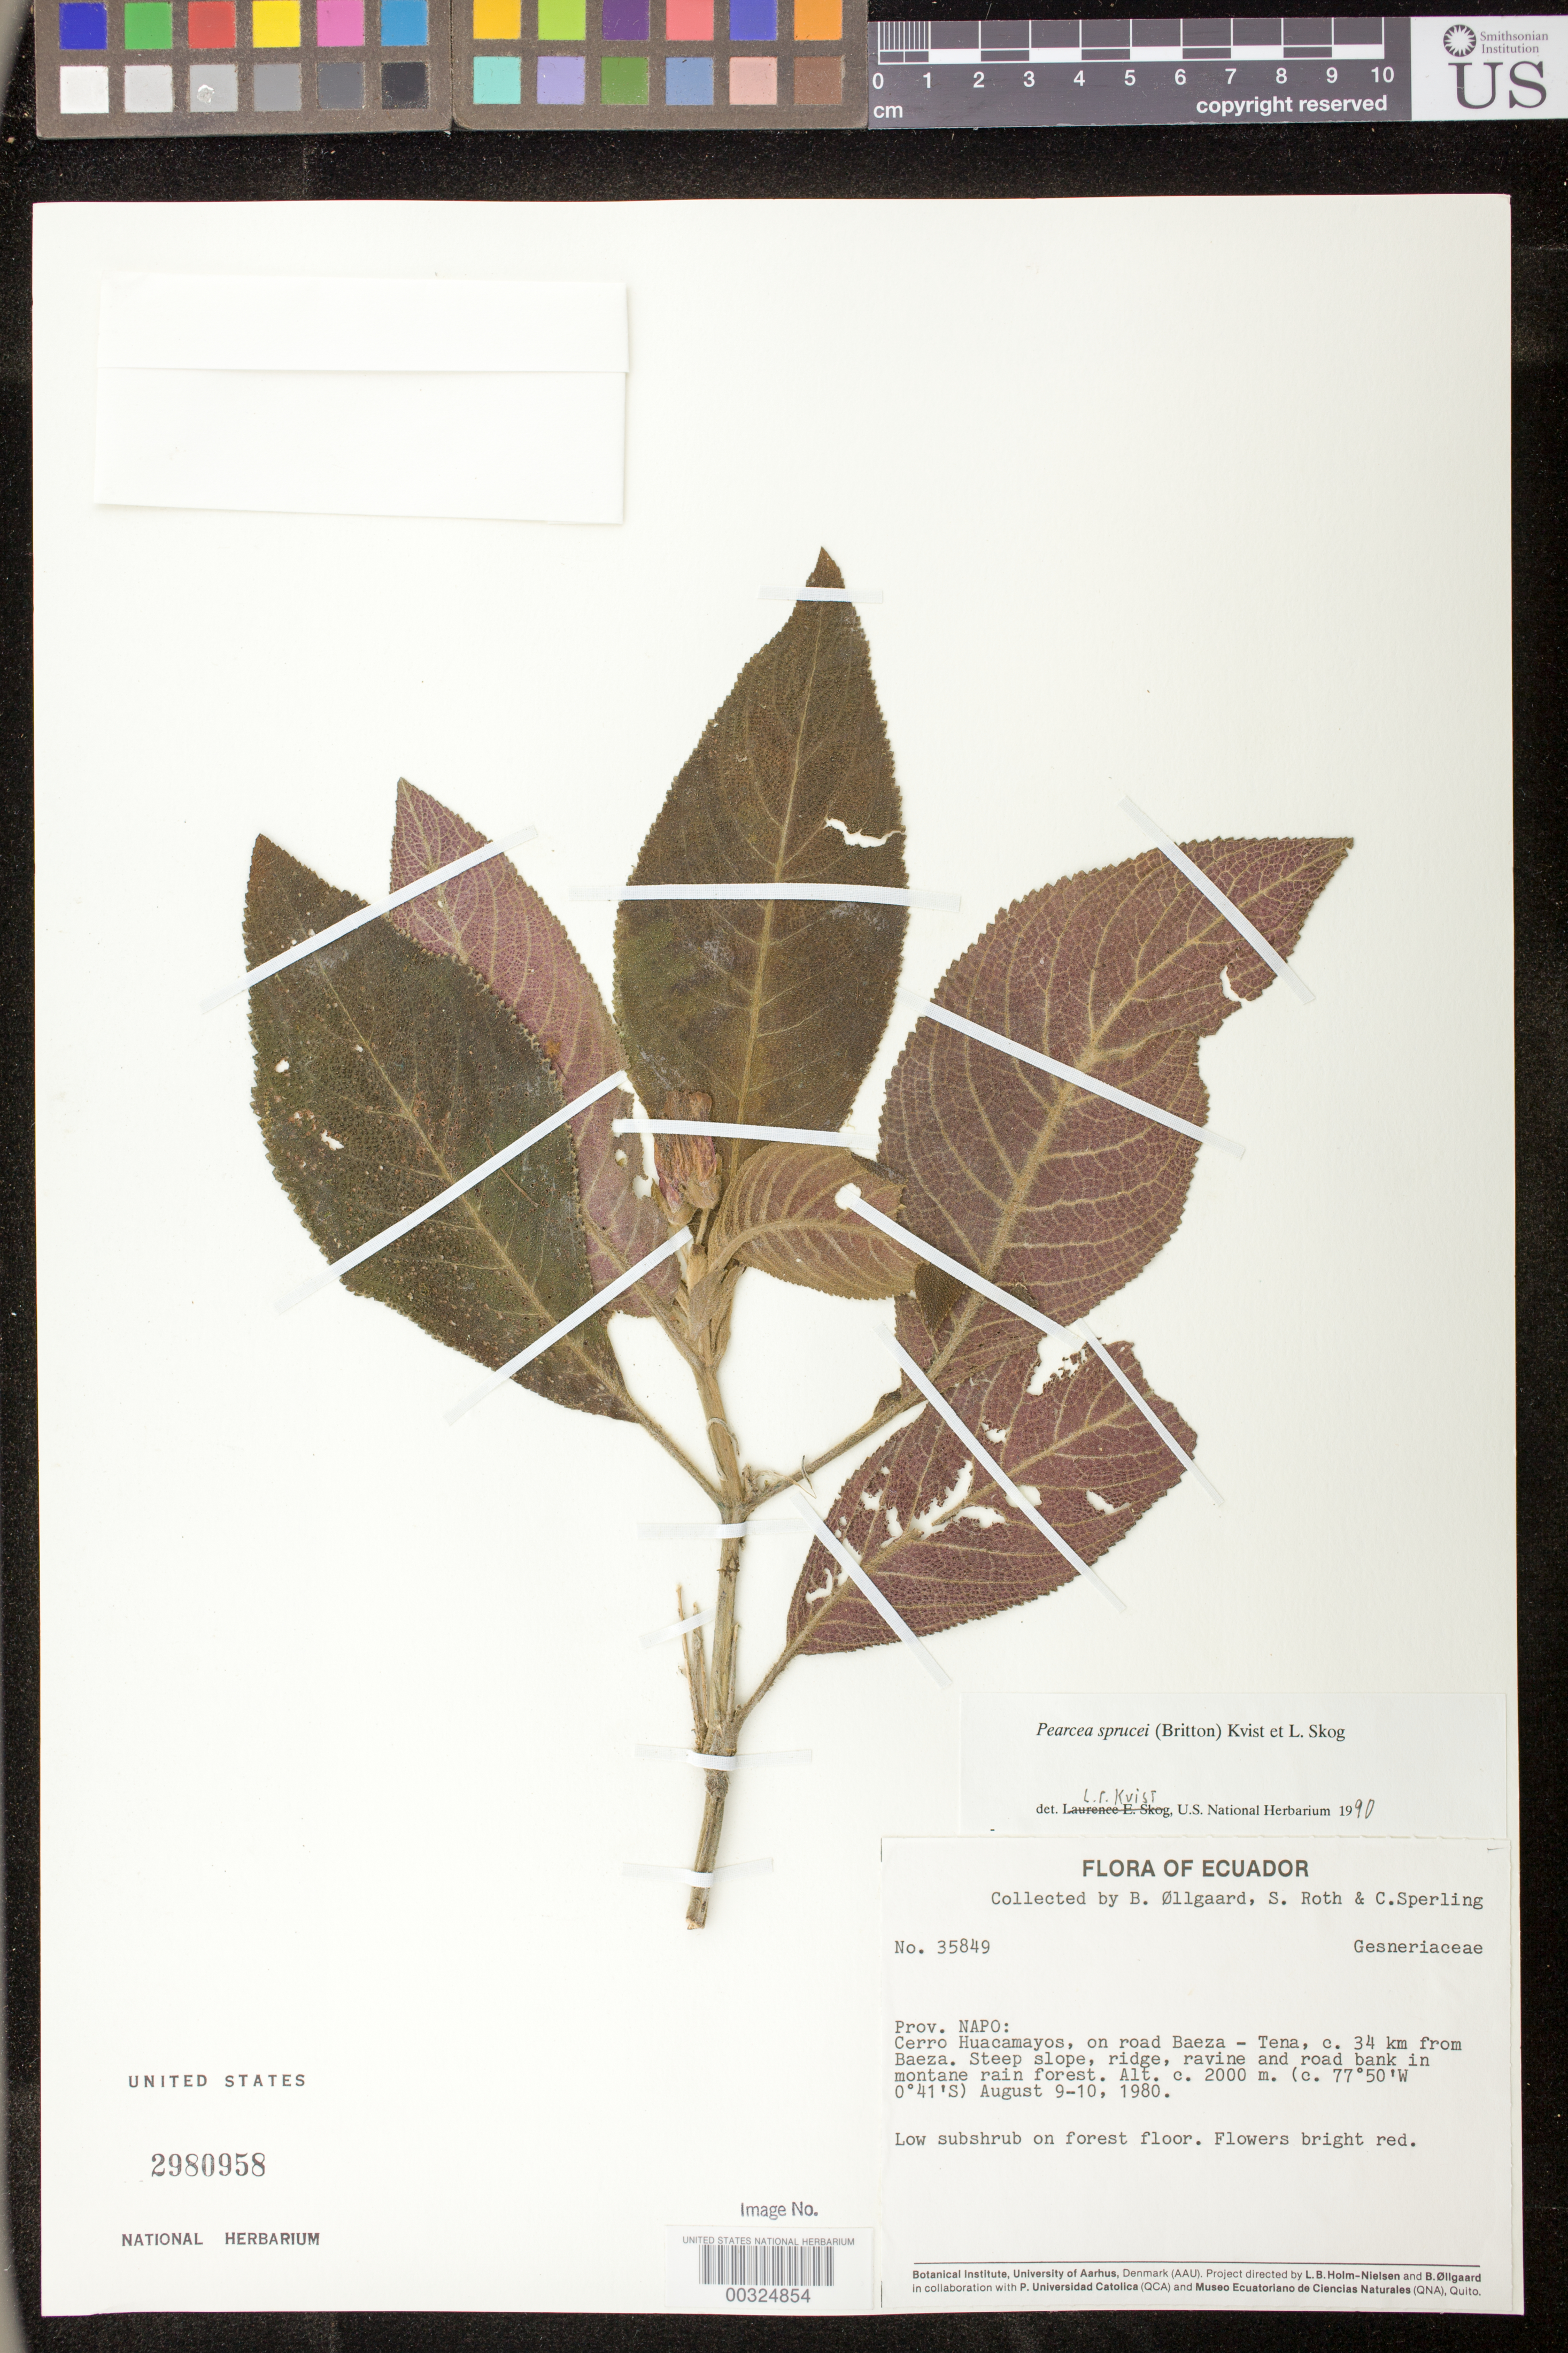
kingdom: Plantae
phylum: Tracheophyta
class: Magnoliopsida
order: Lamiales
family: Gesneriaceae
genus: Pearcea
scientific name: Pearcea sprucei var. sprucei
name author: (Britton ex Rusby) L.P. Kvist & L.E. Skog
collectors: B. Øllgaard, S. Roth & C. Sperling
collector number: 35849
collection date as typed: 9-10 Aug 1980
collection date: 1980-08-09/1980-08-10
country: Ecuador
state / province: Napo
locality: Cerro Hyacamayos, on road Baeza - Tena, C 34 km from Baeza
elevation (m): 2000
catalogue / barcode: US 2980958